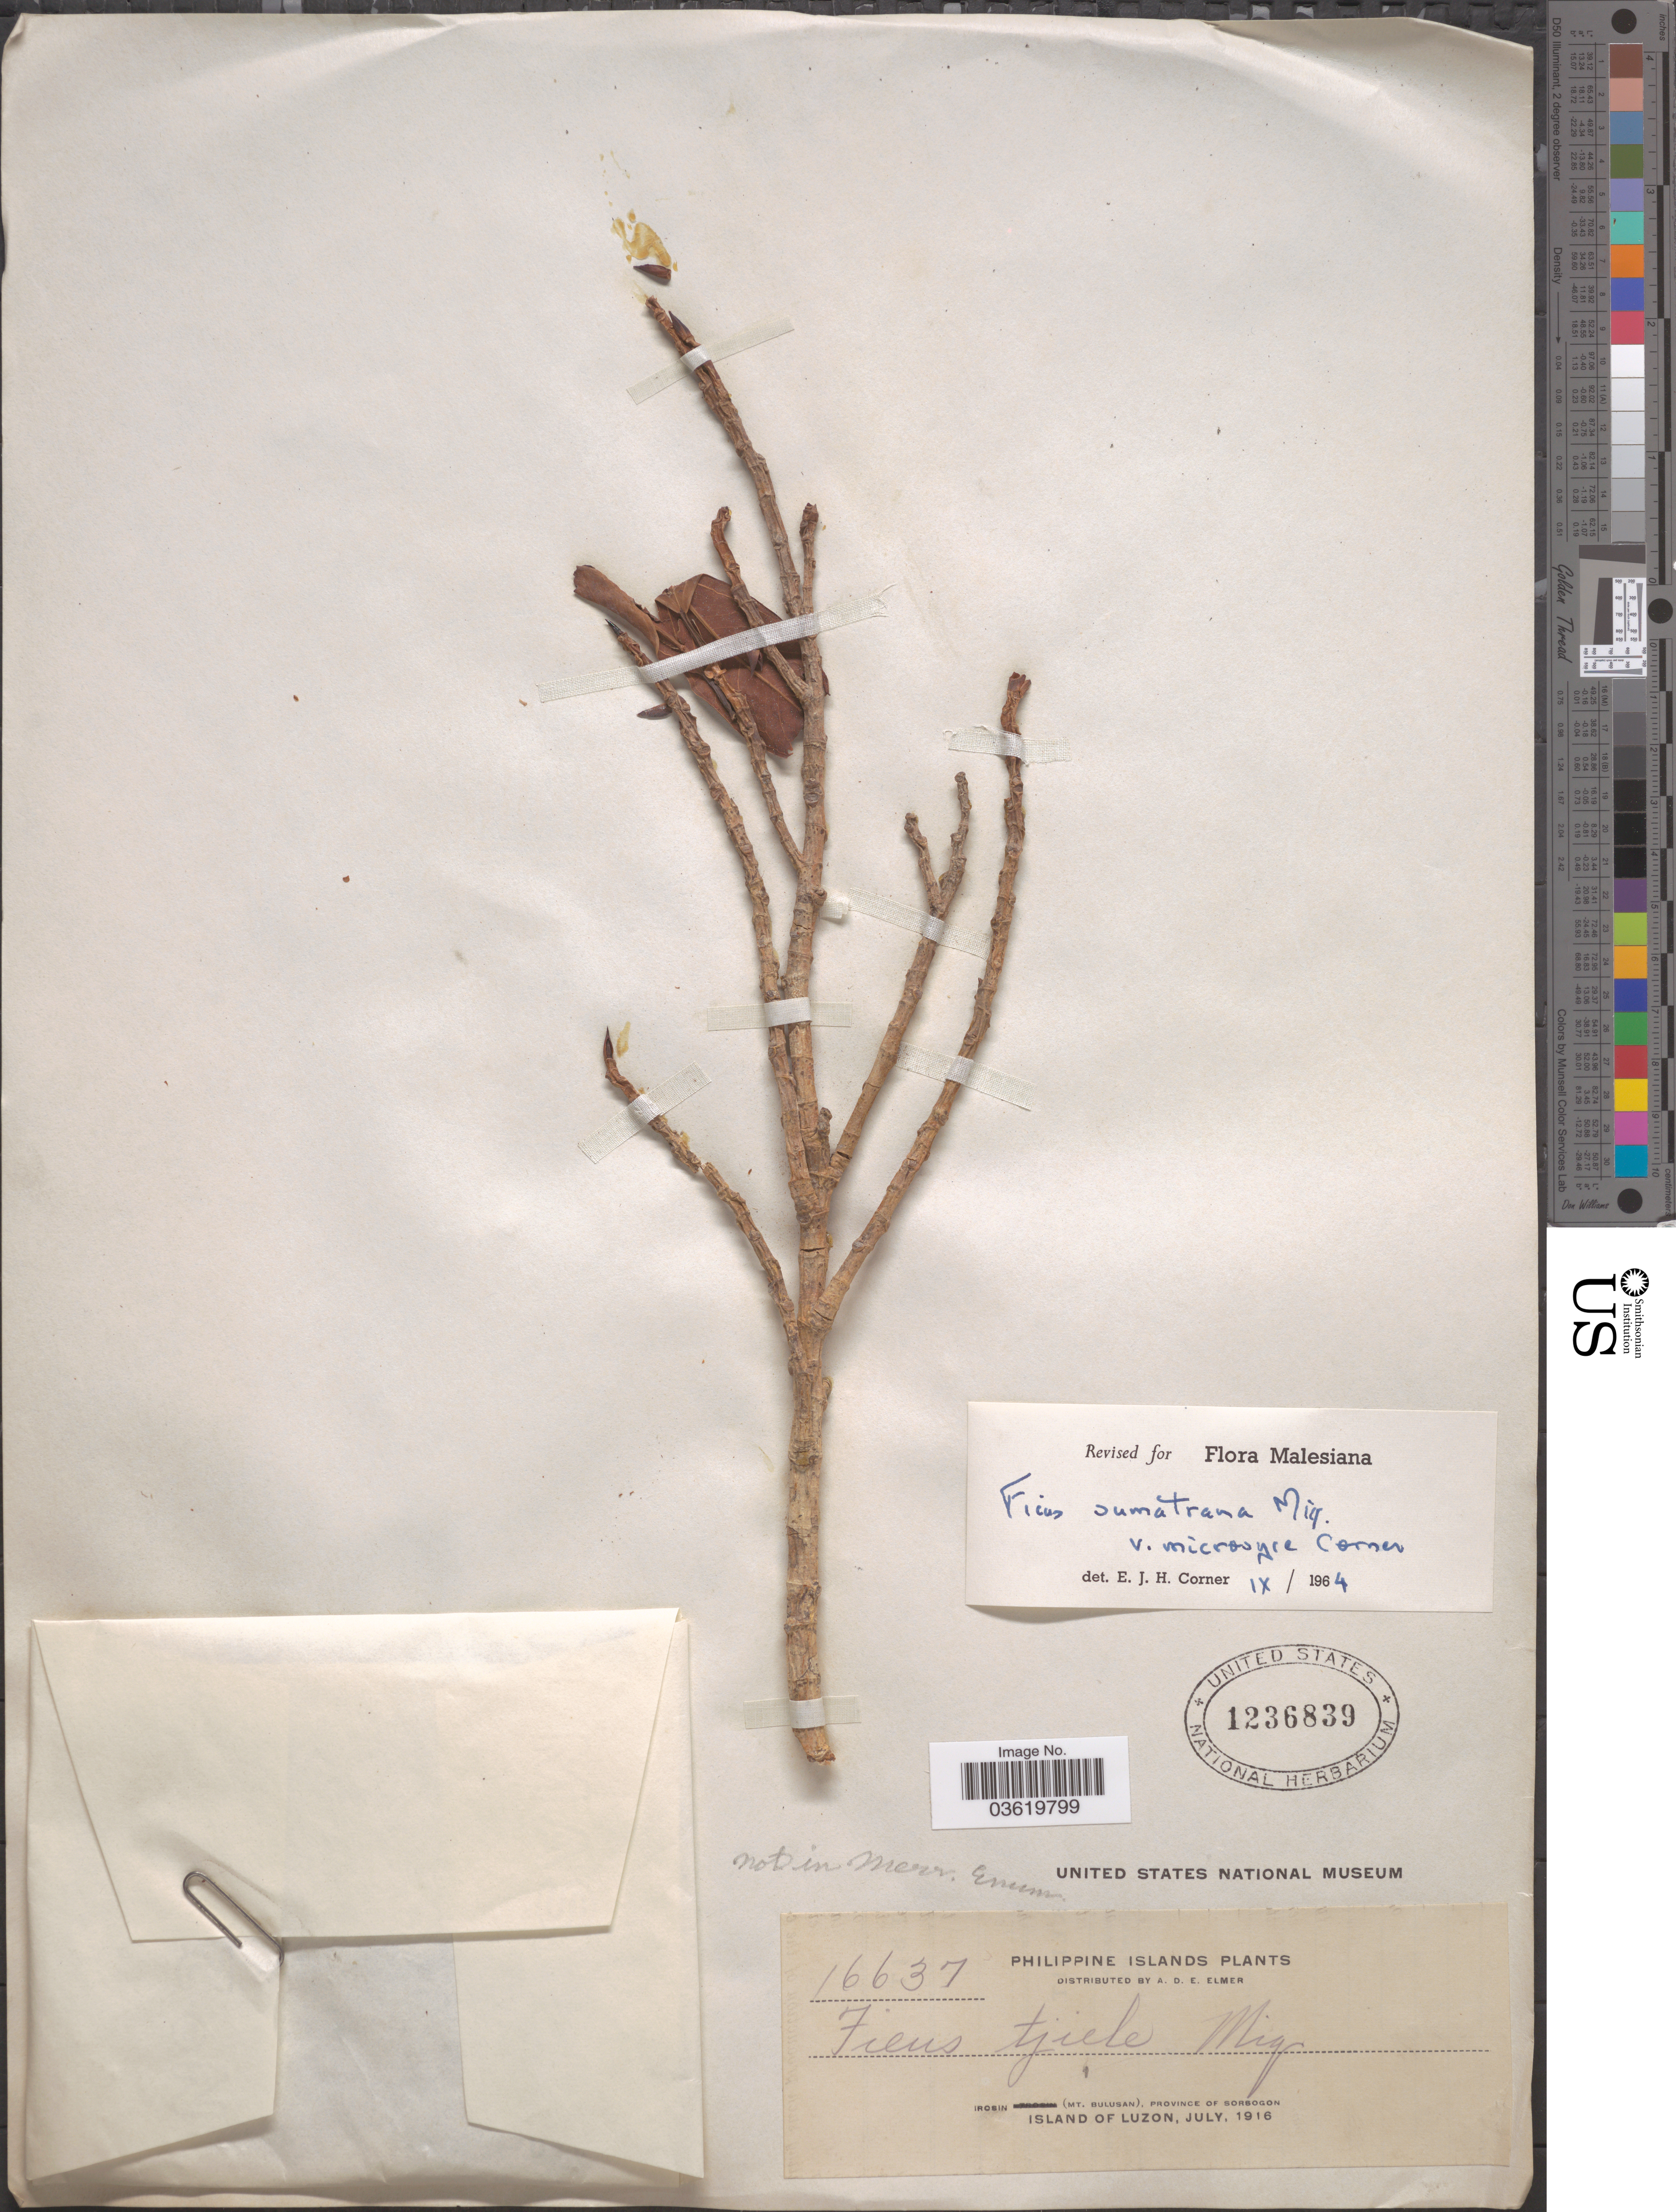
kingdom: Plantae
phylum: Tracheophyta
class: Magnoliopsida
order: Rosales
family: Moraceae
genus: Ficus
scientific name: Ficus sumatrana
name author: Miq.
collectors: A. D. E. Elmer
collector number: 16637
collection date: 1916-07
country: Philippines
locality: Philippine Islands. Irosin (Mt. Bulusan), Province of Sorsogon. Island of Luzon.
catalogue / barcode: US 1236839